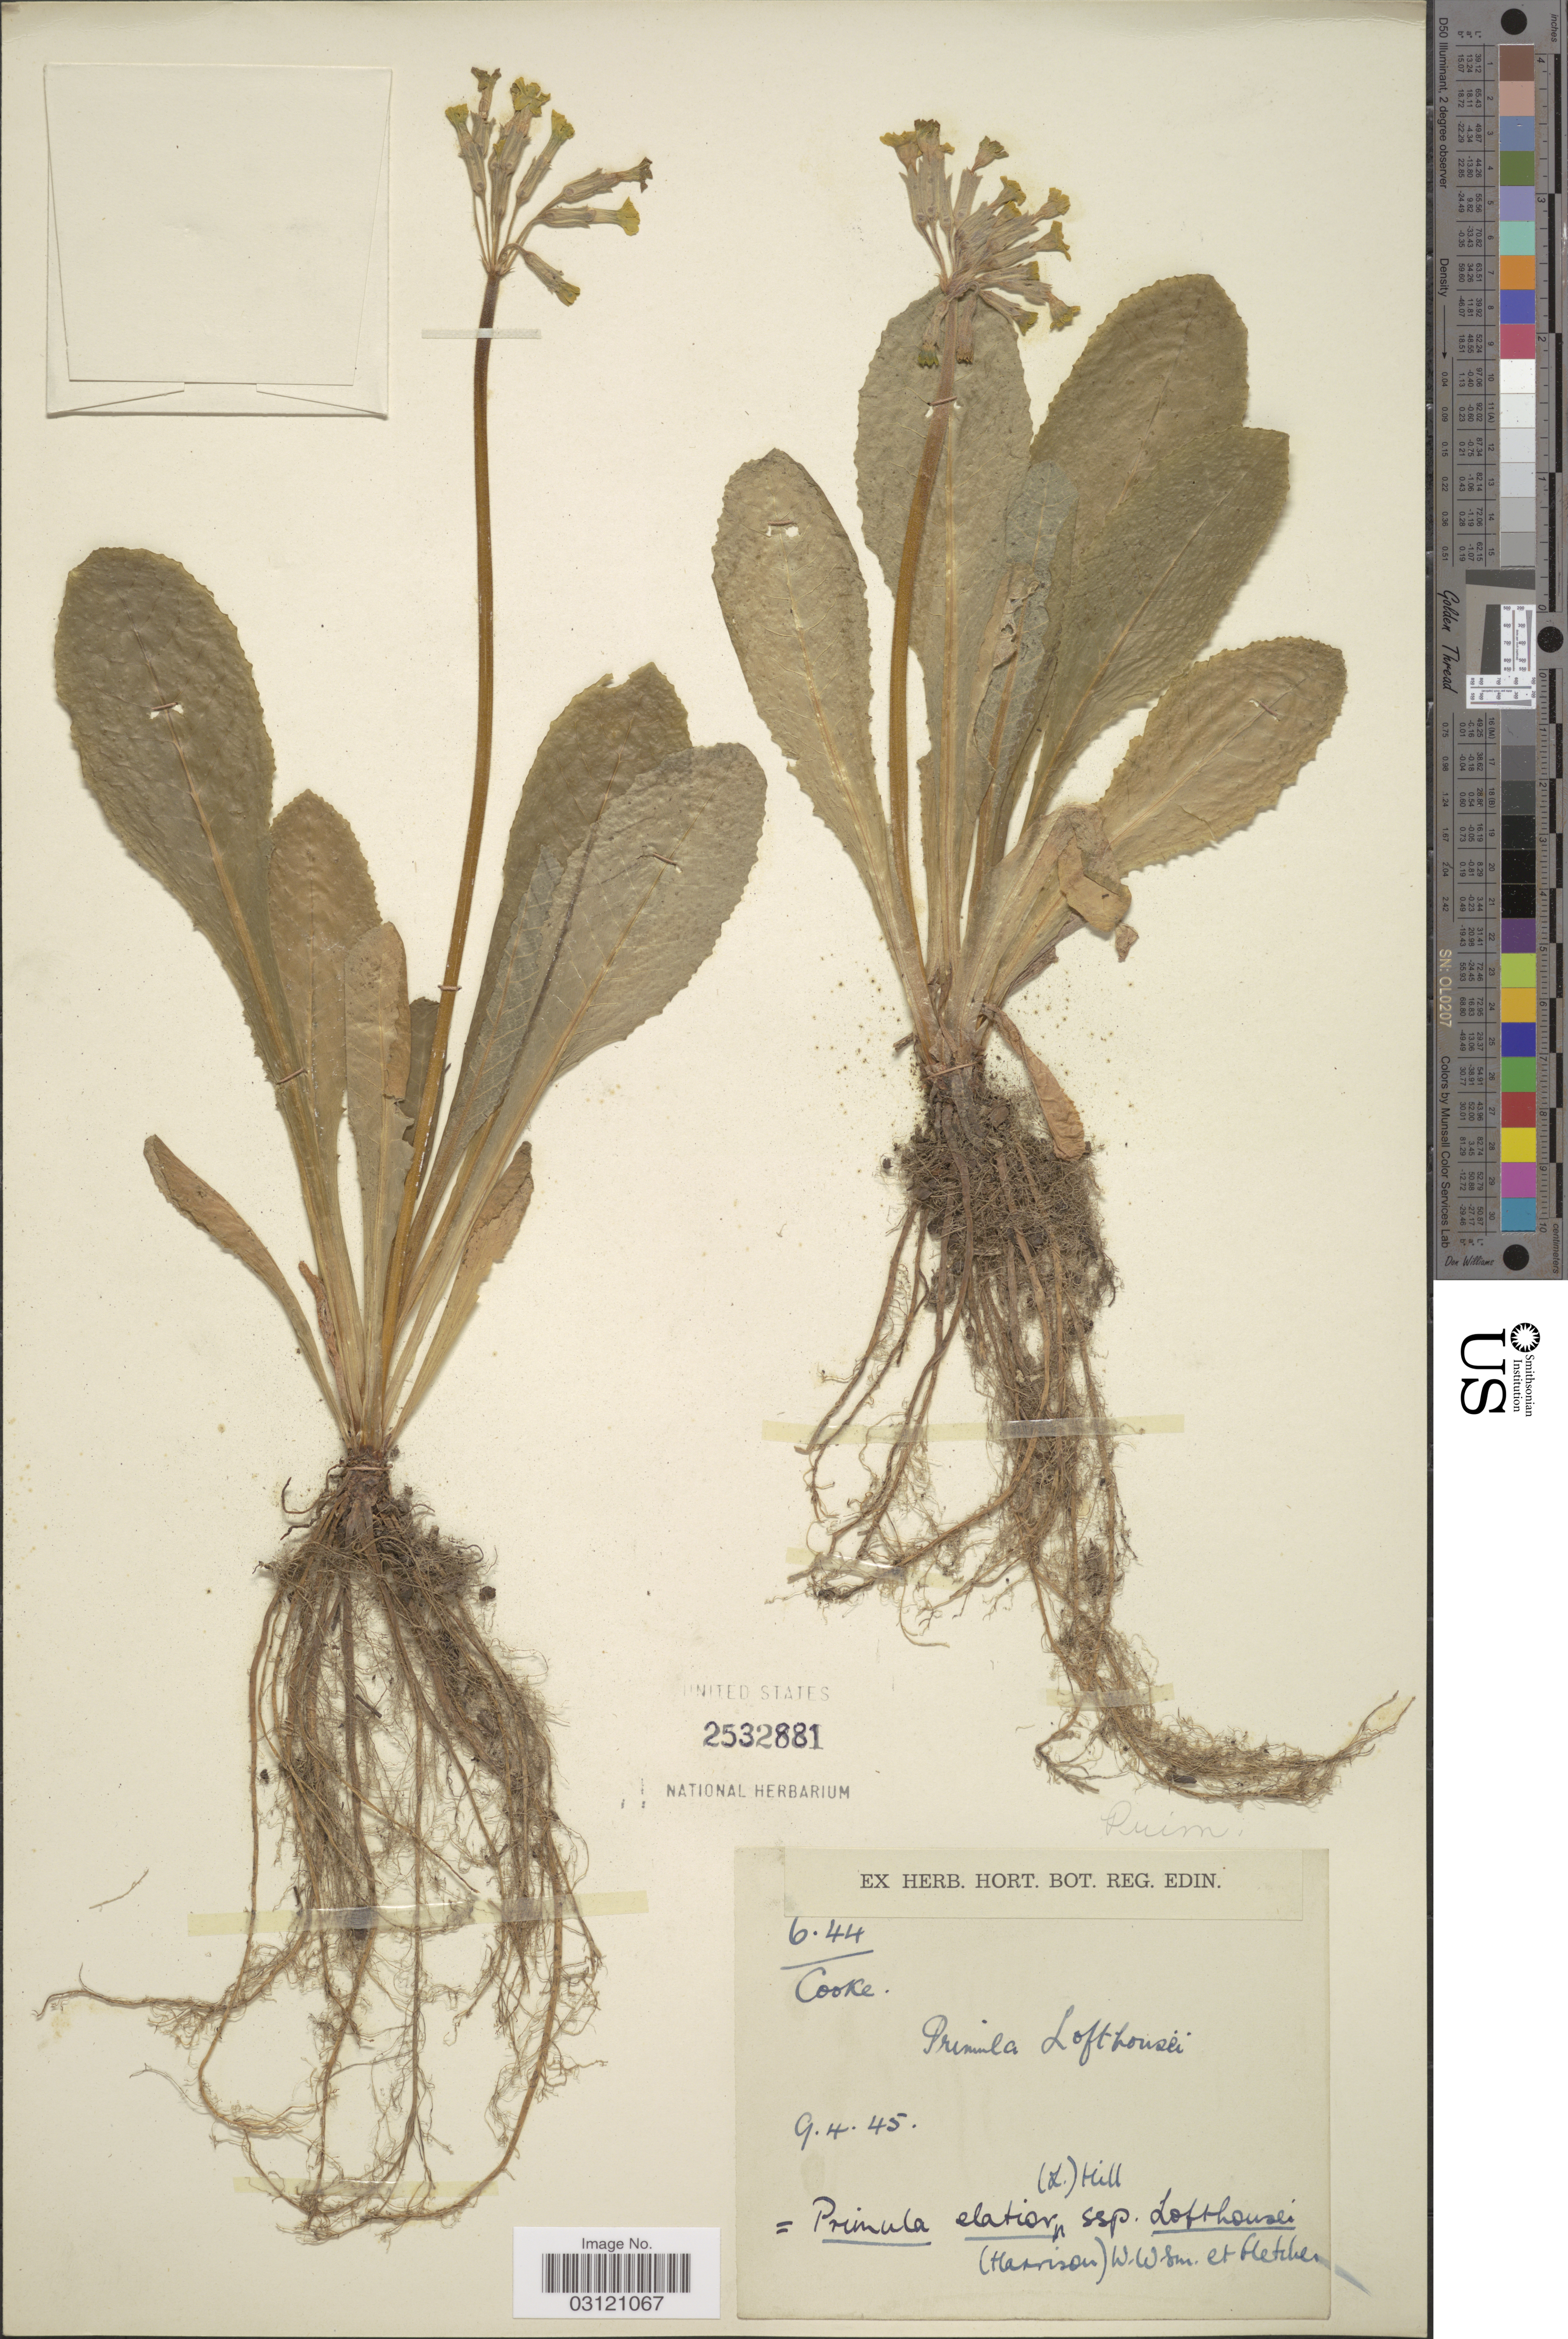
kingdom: Plantae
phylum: Tracheophyta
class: Magnoliopsida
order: Ericales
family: Primulaceae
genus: Primula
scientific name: Primula elatior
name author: (L.) Hill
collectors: Cooke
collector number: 644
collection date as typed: Transcribed d/m/y: 9/4/45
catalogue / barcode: US 2532881